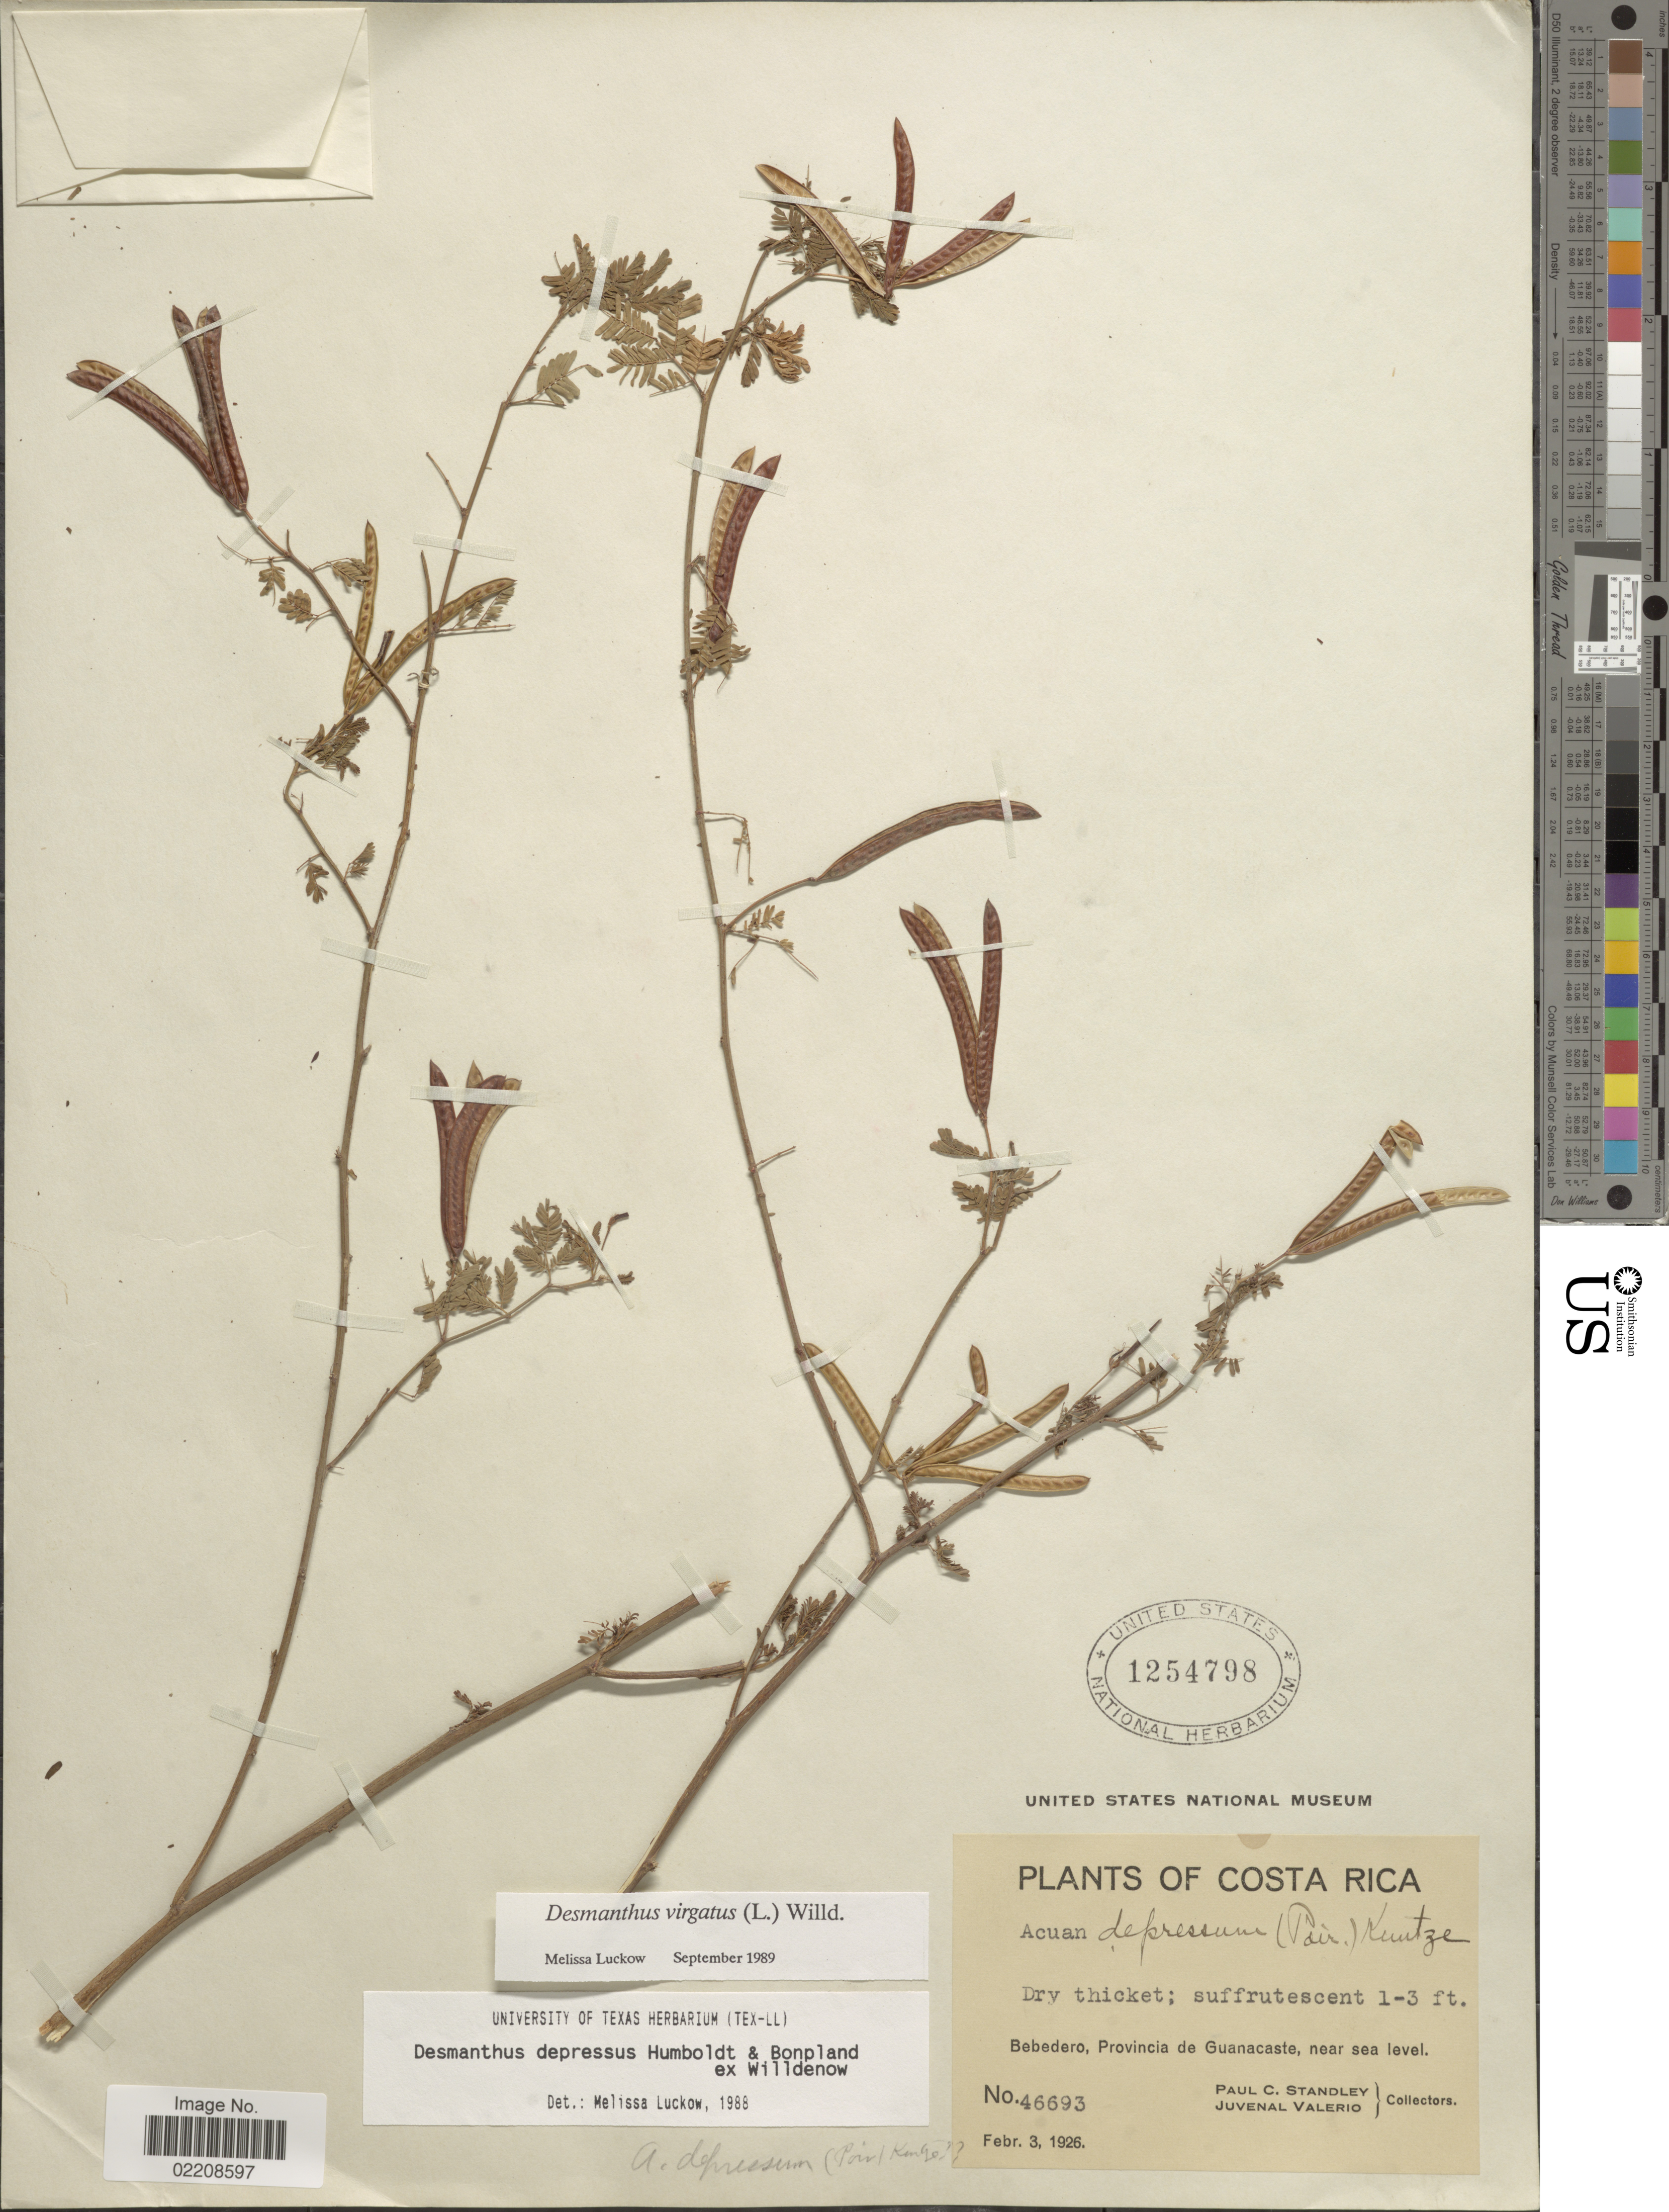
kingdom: Plantae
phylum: Tracheophyta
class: Magnoliopsida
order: Fabales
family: Fabaceae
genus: Desmanthus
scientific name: Desmanthus virgatus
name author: (L.) Willd.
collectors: P. C. Standley & J. Valerio R.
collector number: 46693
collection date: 1926-02-03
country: Costa Rica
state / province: Guanacaste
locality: Bebedero, Provincia de Guanacaste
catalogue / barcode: US 1254798